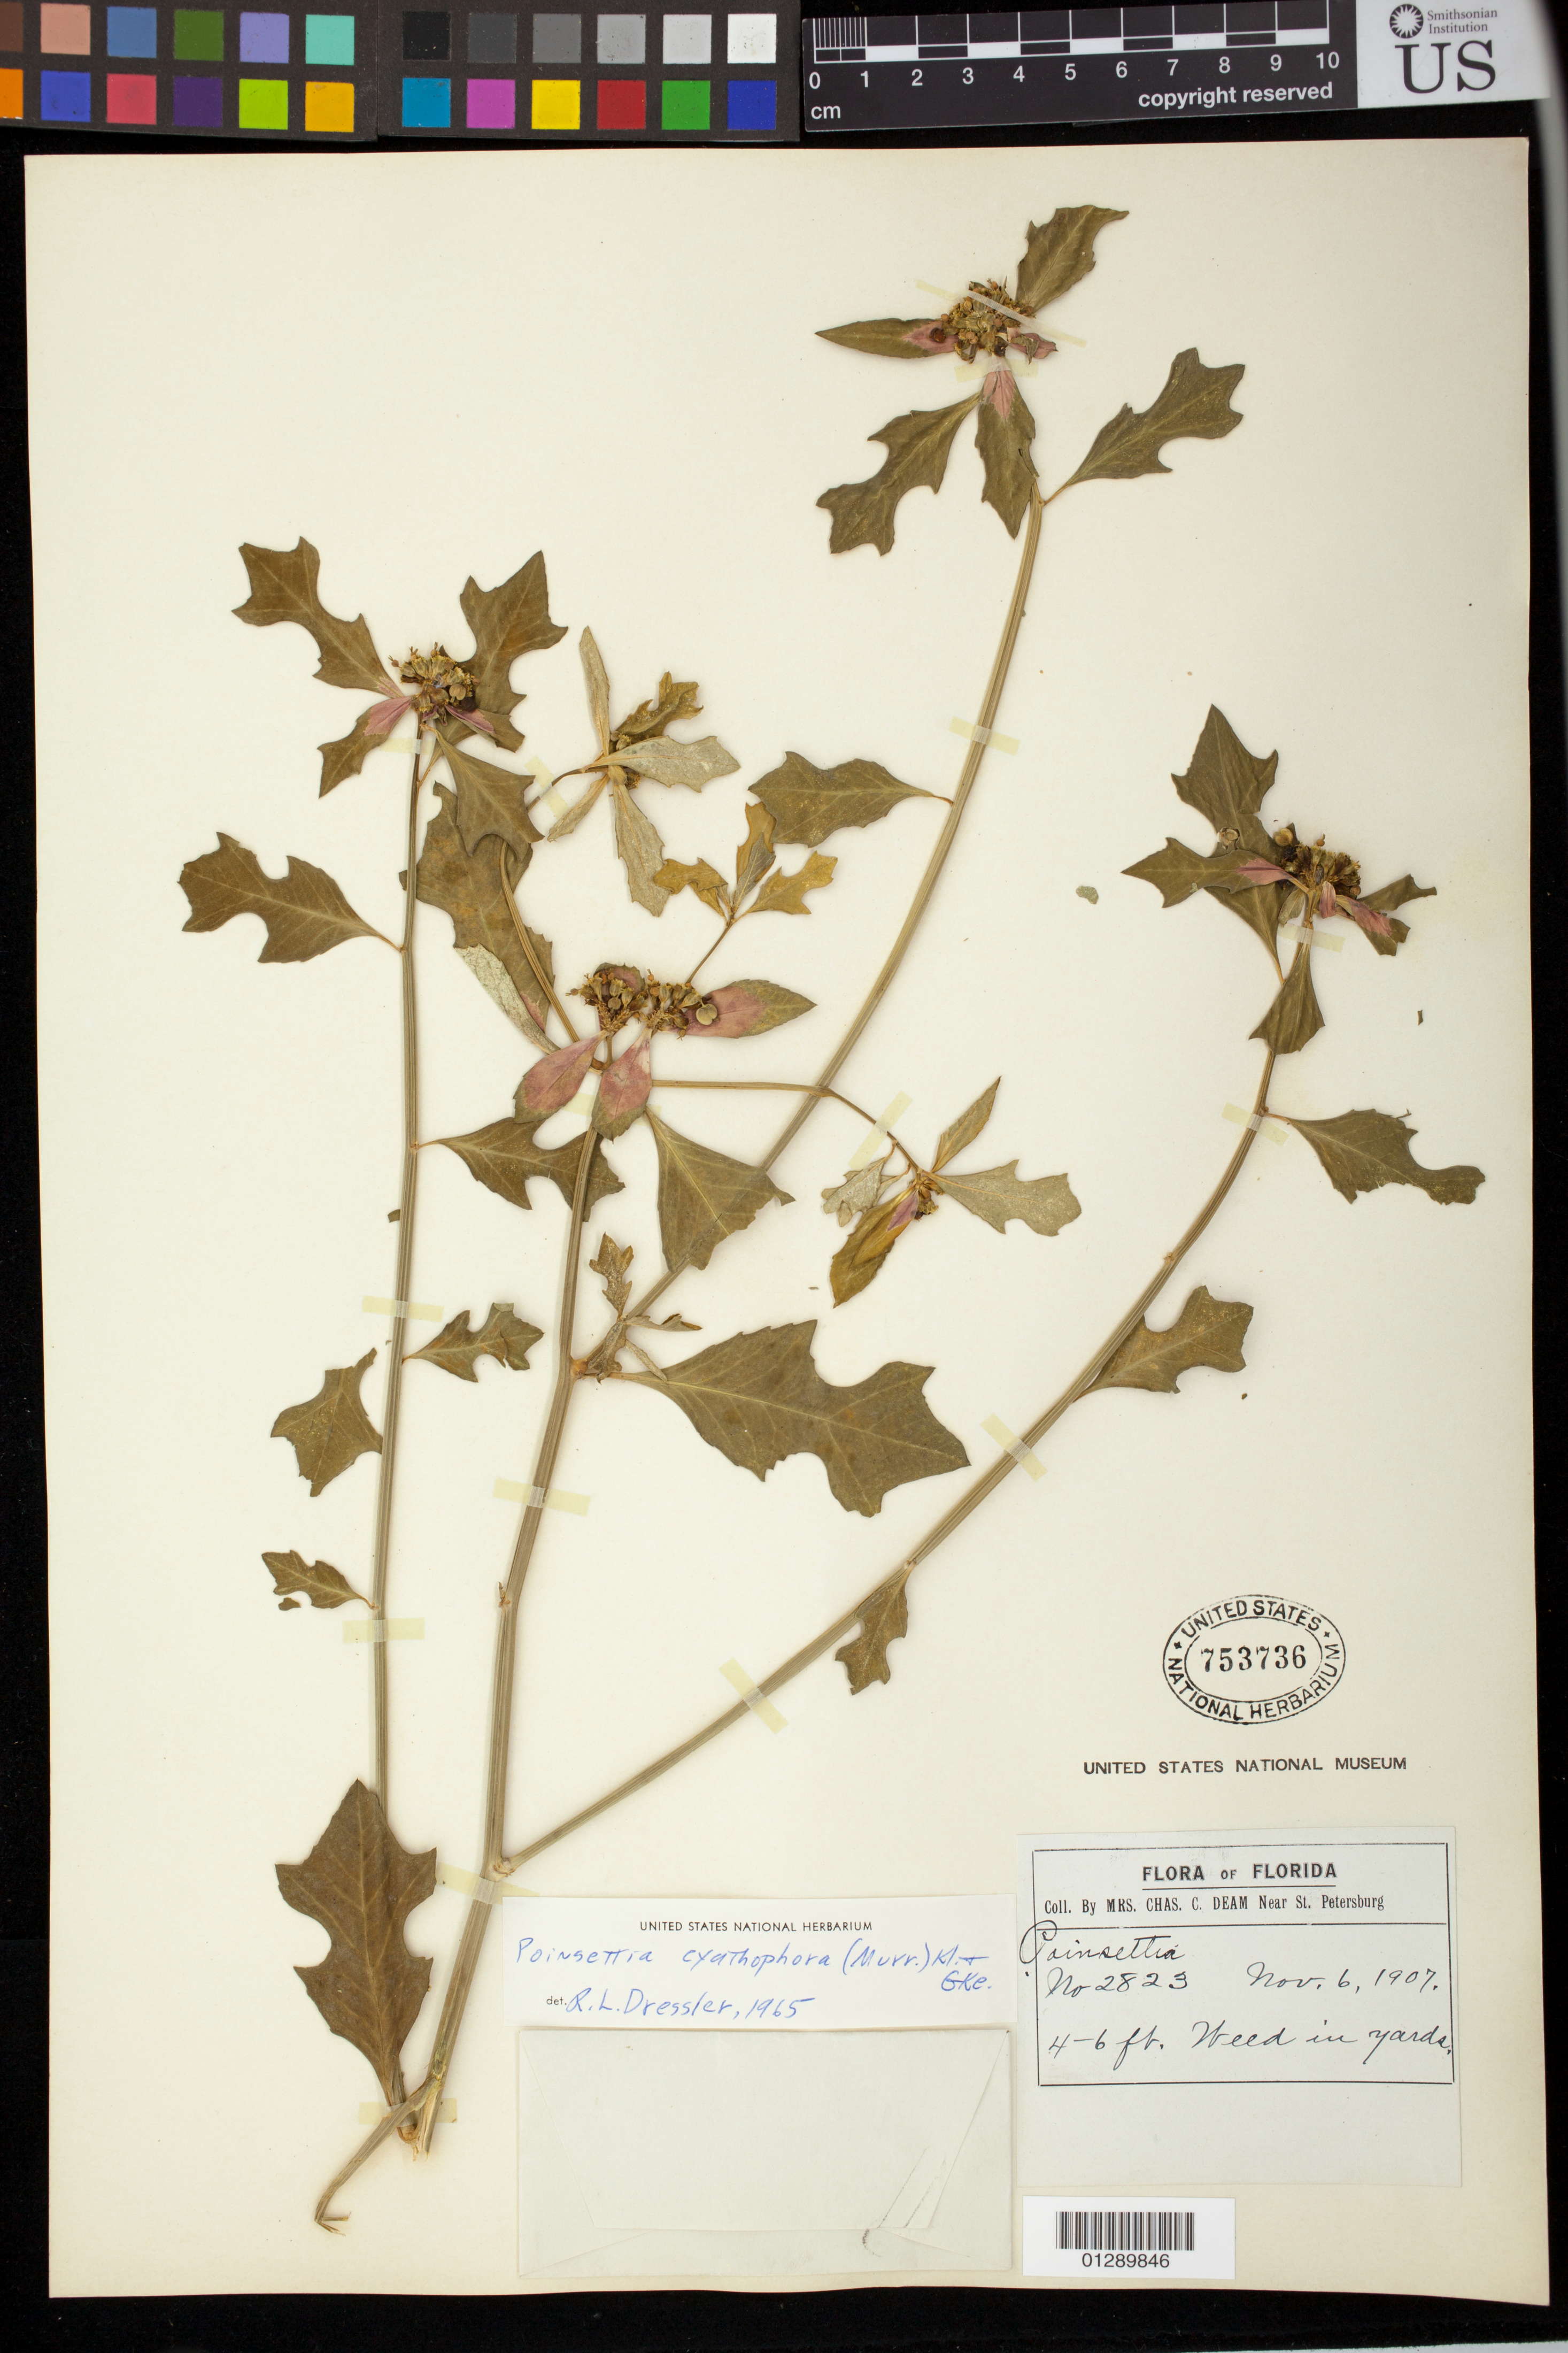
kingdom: Plantae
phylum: Tracheophyta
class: Magnoliopsida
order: Malpighiales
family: Euphorbiaceae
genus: Euphorbia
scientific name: Euphorbia heterophylla var. cyathophora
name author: (Murr.) Griseb.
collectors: C. C. Deam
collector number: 2823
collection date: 1907-11-06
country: United States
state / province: Florida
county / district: Pinellas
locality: Near St. Petersburg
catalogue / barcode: US 753736